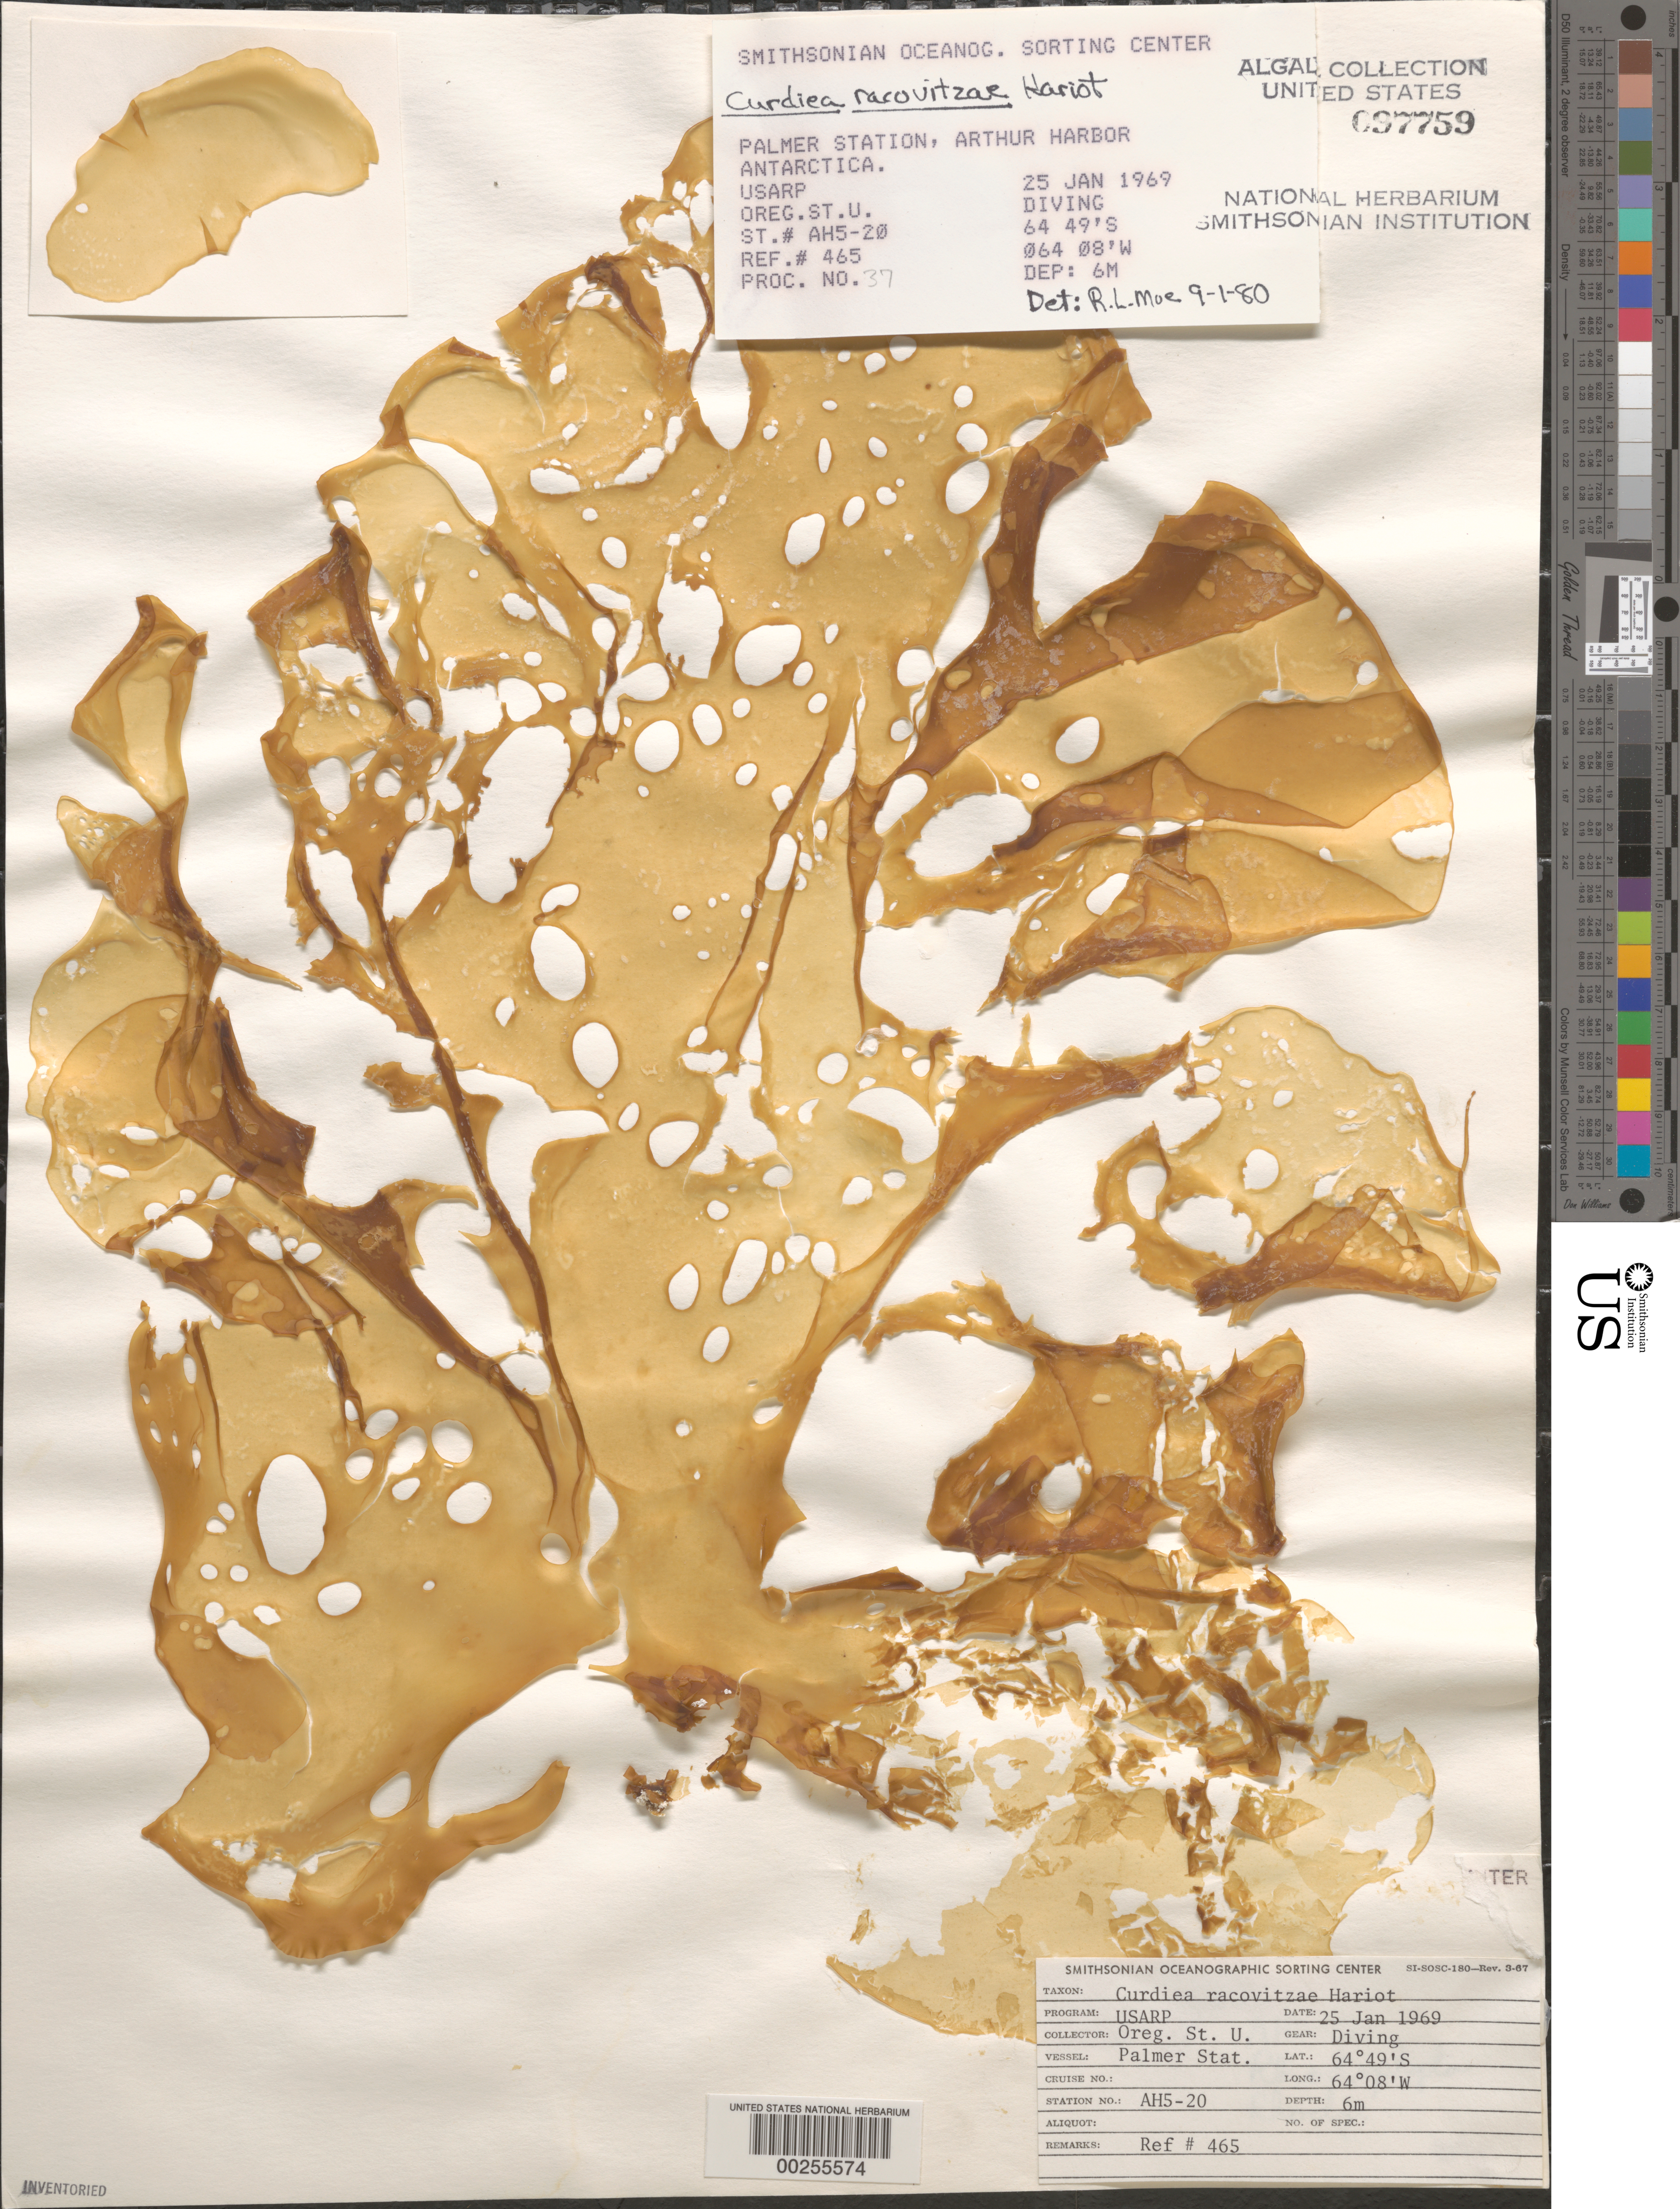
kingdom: Plantae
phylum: Rhodophyta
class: Florideophyceae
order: Gracilariales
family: Gracilariaceae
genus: Curdiea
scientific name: Curdiea racovitzae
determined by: Moe, R. L.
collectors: Oregon State University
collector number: Station Ah5-20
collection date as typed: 25 Jan 1969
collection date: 1969-01-25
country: Antarctica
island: Anvers Island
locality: Palmer Station, Arthur Harbor, Antarctic Peninsula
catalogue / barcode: US 97759